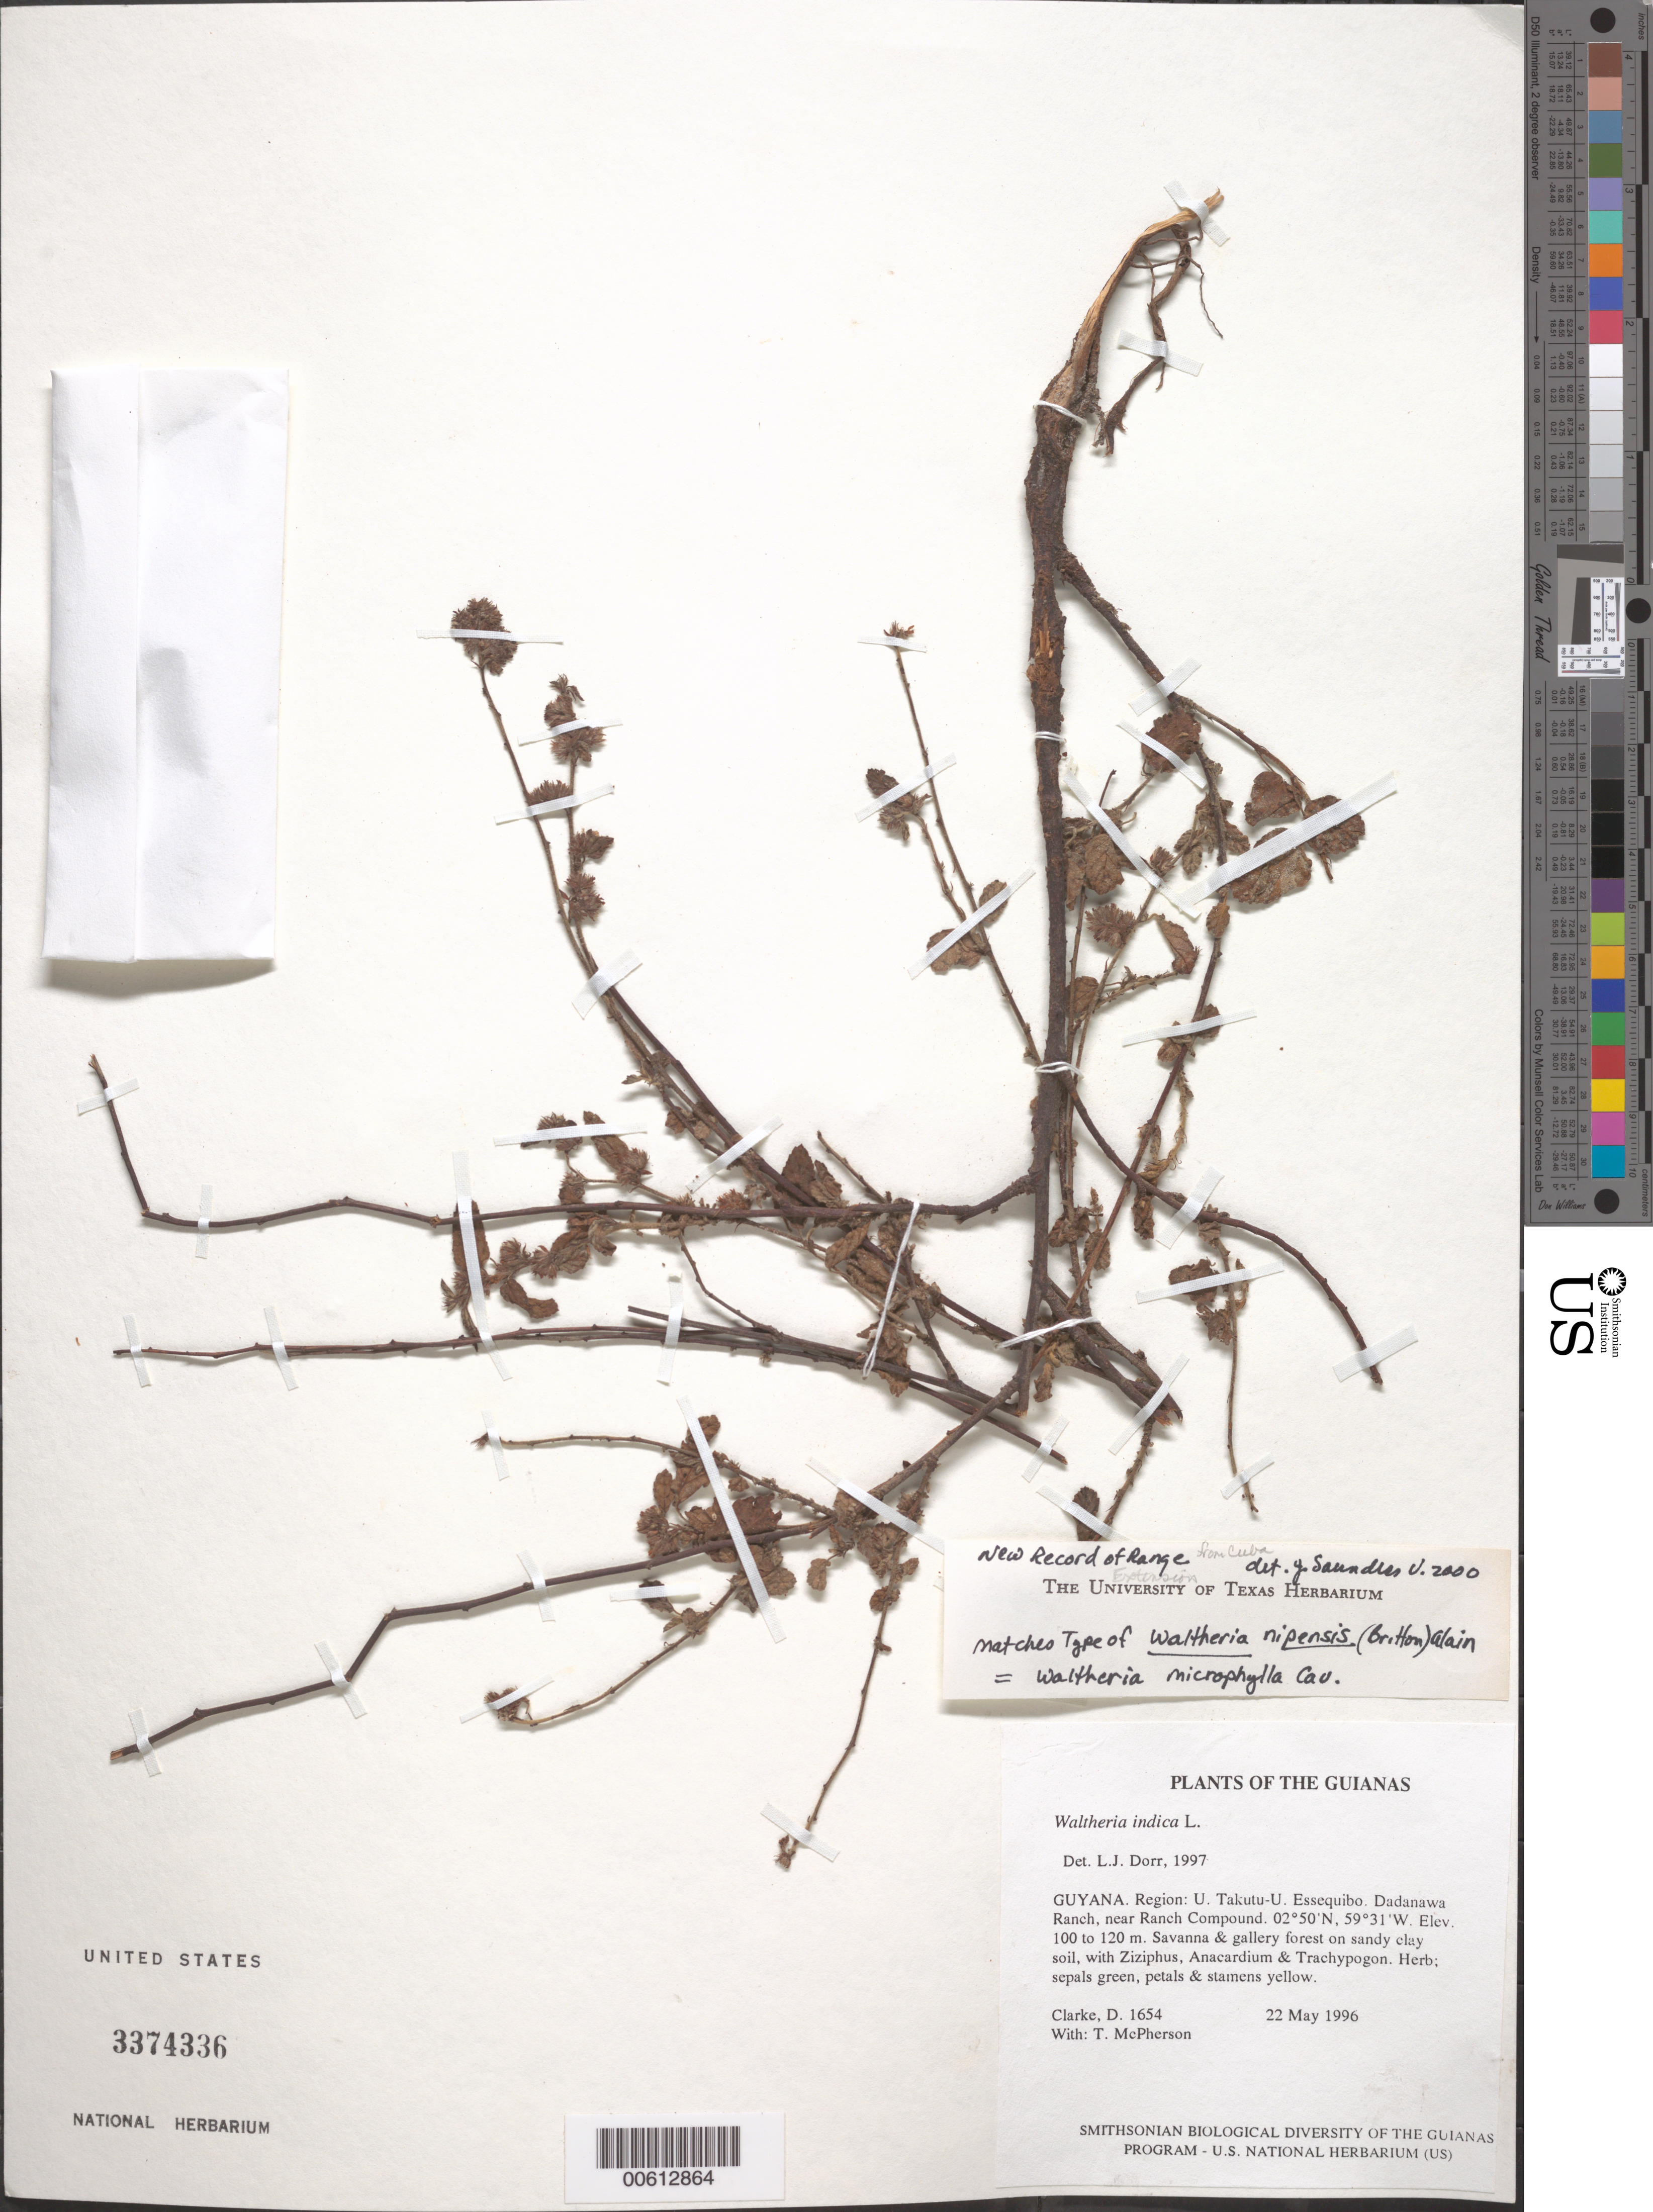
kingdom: Plantae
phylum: Tracheophyta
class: Magnoliopsida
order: Malvales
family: Malvaceae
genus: Waltheria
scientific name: Waltheria microphylla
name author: Cav.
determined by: Saunders, Y.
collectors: H. D. Clarke & T. McPherson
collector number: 1654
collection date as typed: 22 May 1996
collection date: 1996-05-22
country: Guyana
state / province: U. Takutu-U. Essequibo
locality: Dadanawa Ranch, near Ranch Compound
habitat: Savanna & gallery forest on sandy clay soil, with Ziziphus, Anacardium & Trachypogon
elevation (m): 100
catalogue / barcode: US 3374336